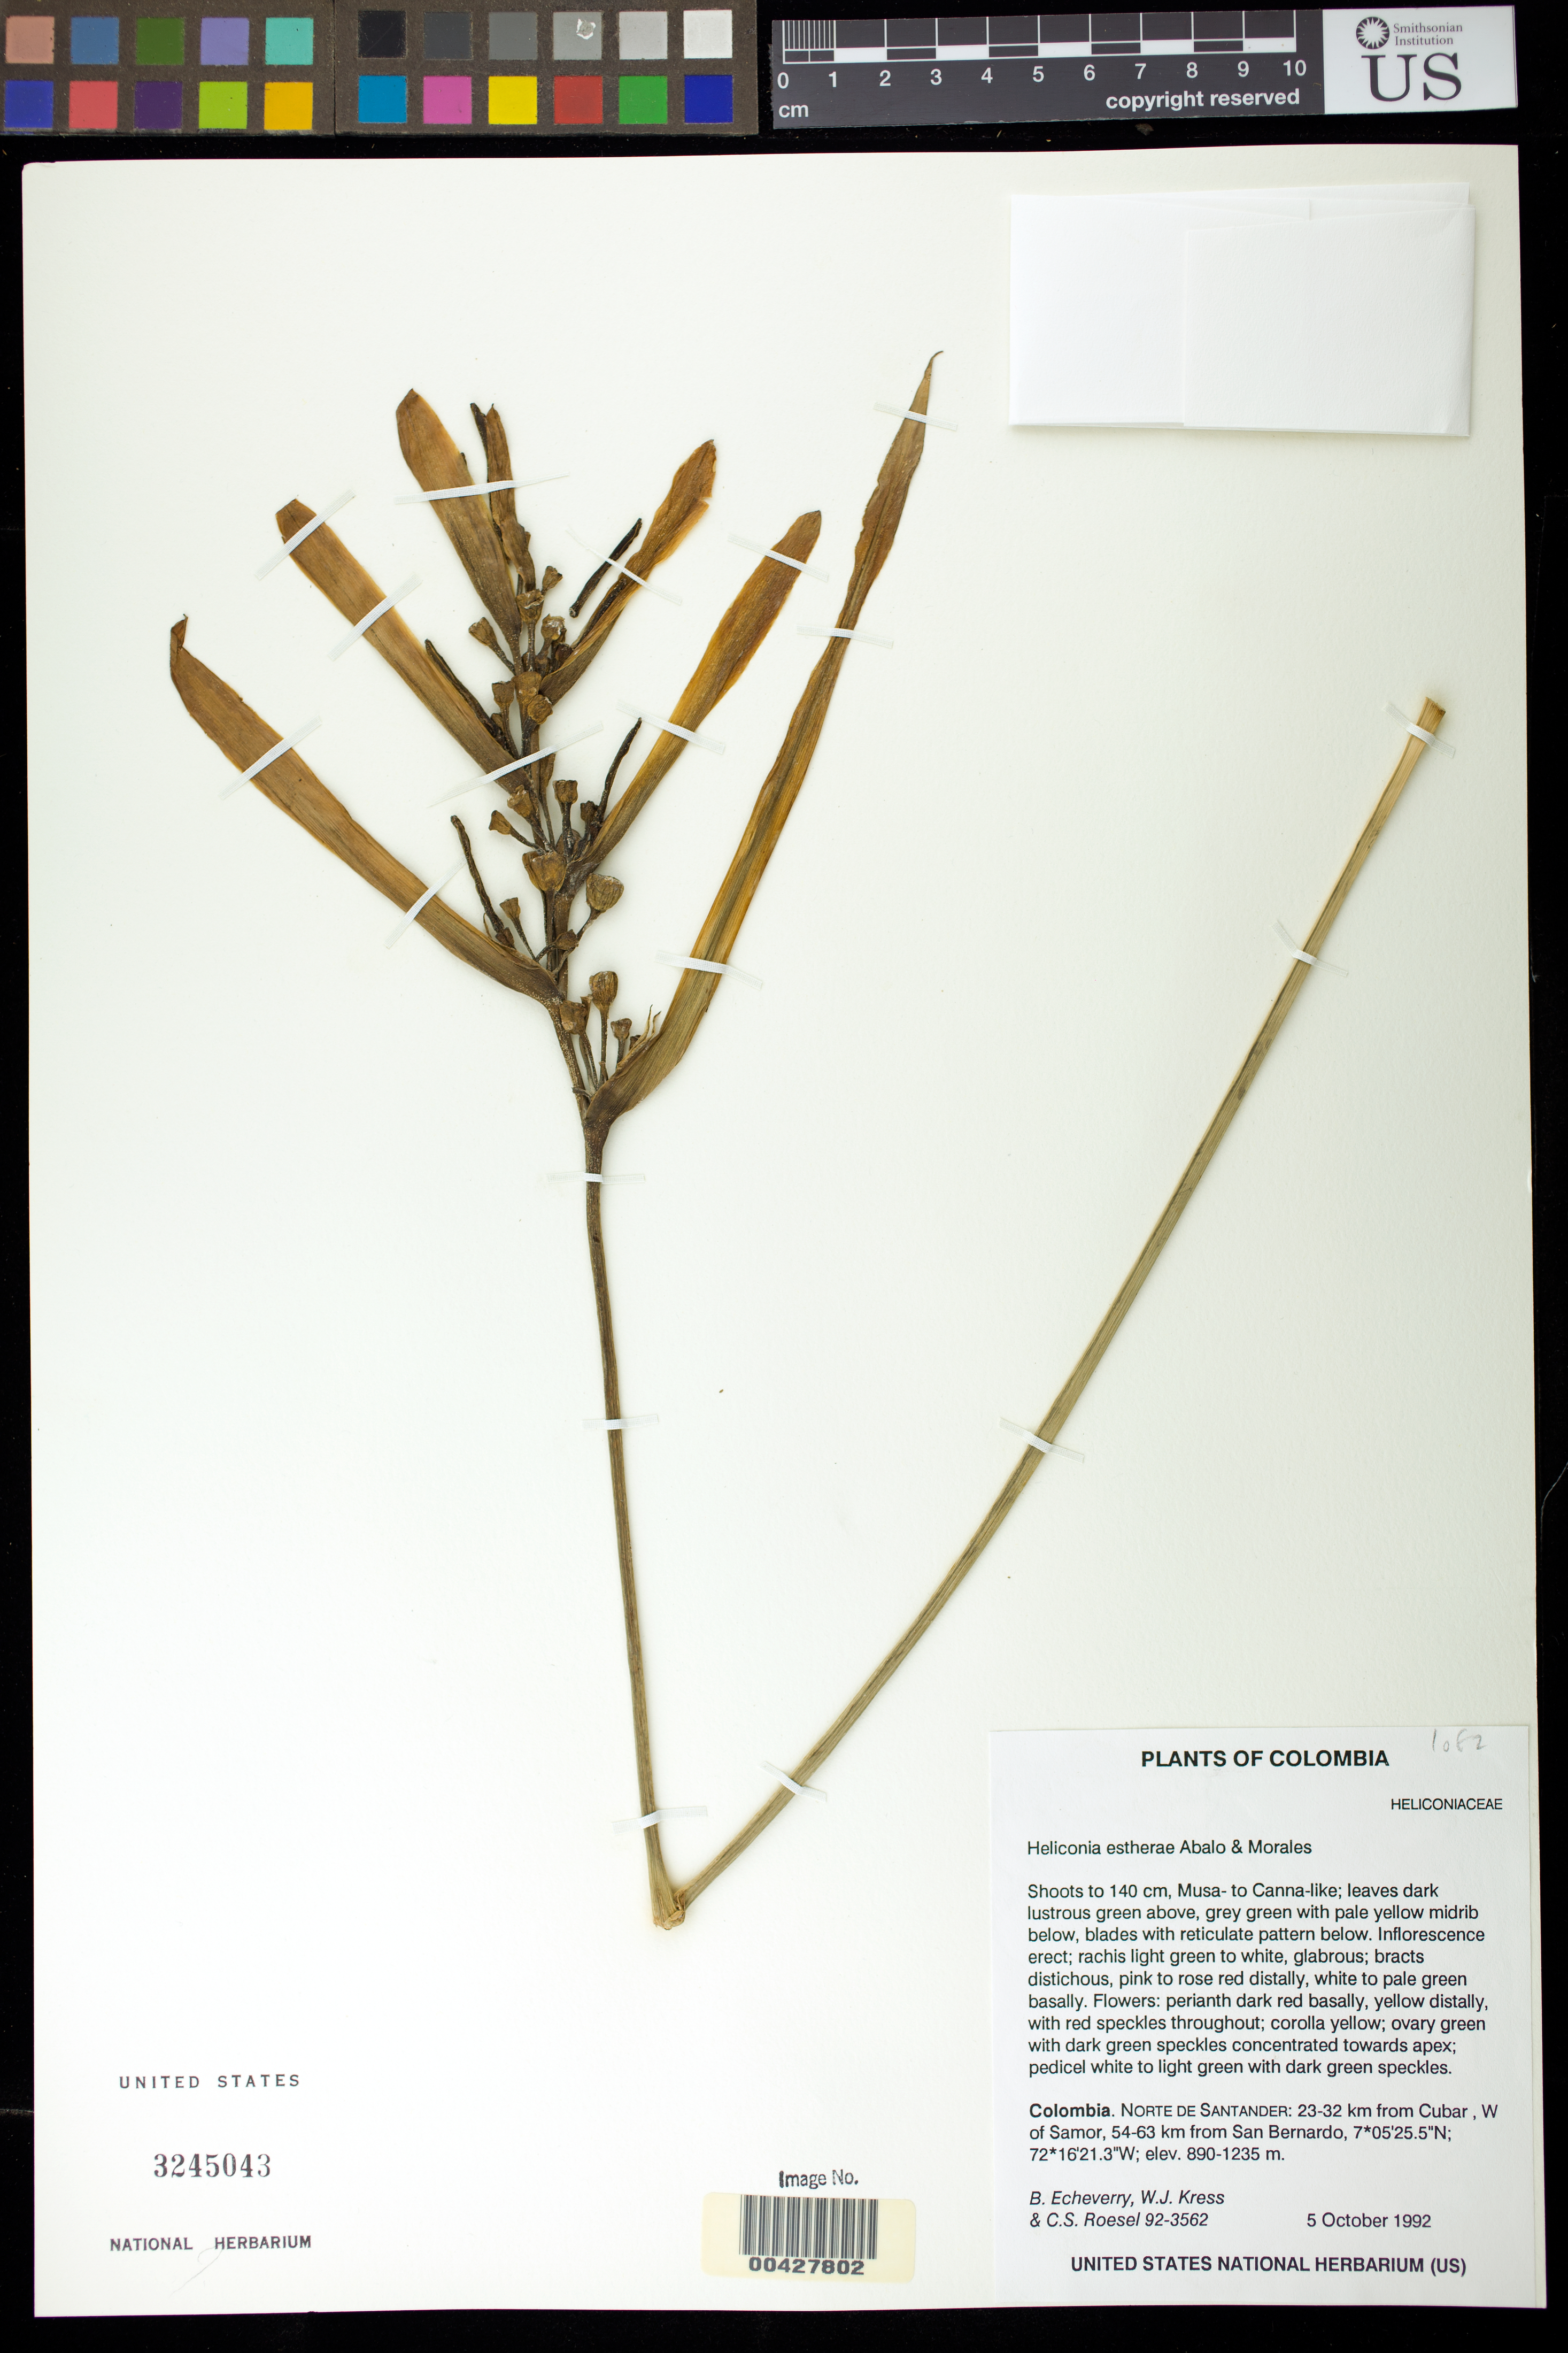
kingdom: Plantae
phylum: Tracheophyta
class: Liliopsida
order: Zingiberales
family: Heliconiaceae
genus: Heliconia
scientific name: Heliconia estheri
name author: Abalo & G. Morales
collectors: B. Echeverry, W. J. Kress & C. S. Roesel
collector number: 92-3562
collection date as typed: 05 Oct 1992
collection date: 1992-10-05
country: Colombia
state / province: Norte de Santander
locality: From Cubar, W of Samor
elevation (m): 890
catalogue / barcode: US 3245043